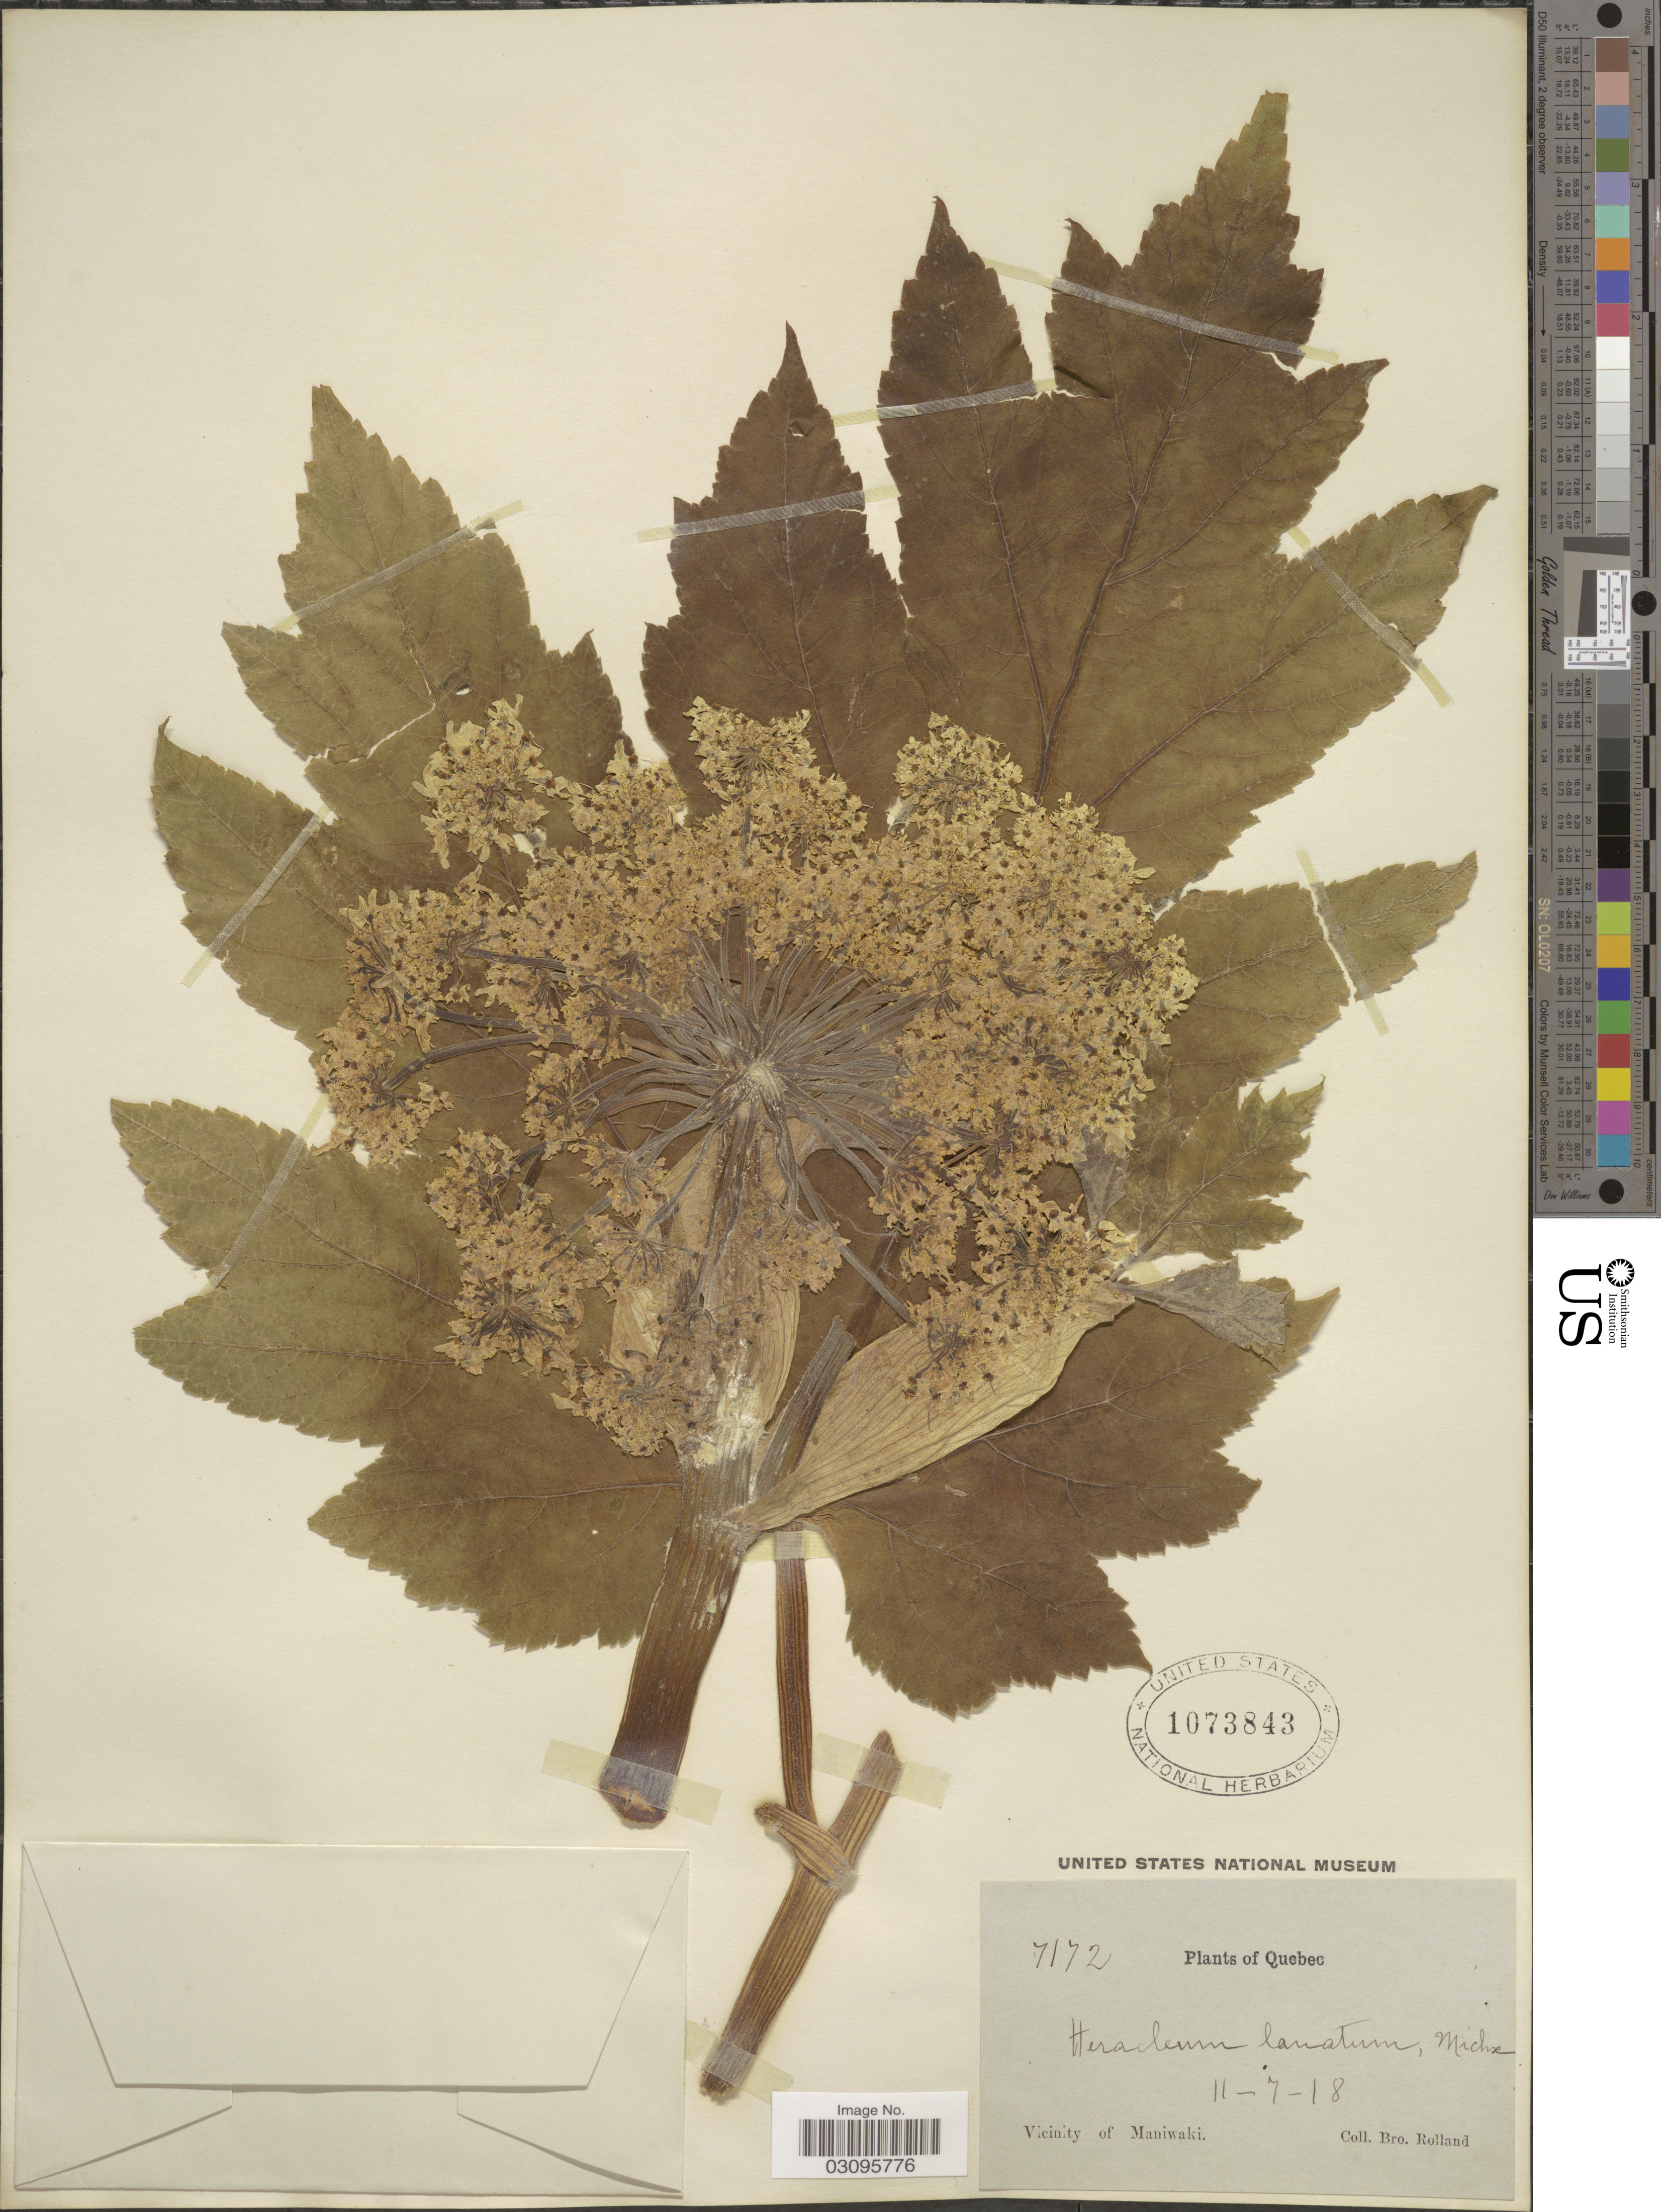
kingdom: Plantae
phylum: Tracheophyta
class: Magnoliopsida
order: Apiales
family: Apiaceae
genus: Heracleum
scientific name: Heracleum lanatum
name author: Michx.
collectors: B. Rolland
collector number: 7172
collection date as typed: Transcribed d/m/y: 11/7/18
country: Canada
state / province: Quebec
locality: Vicinity of Maniwaki.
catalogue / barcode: US 1073843